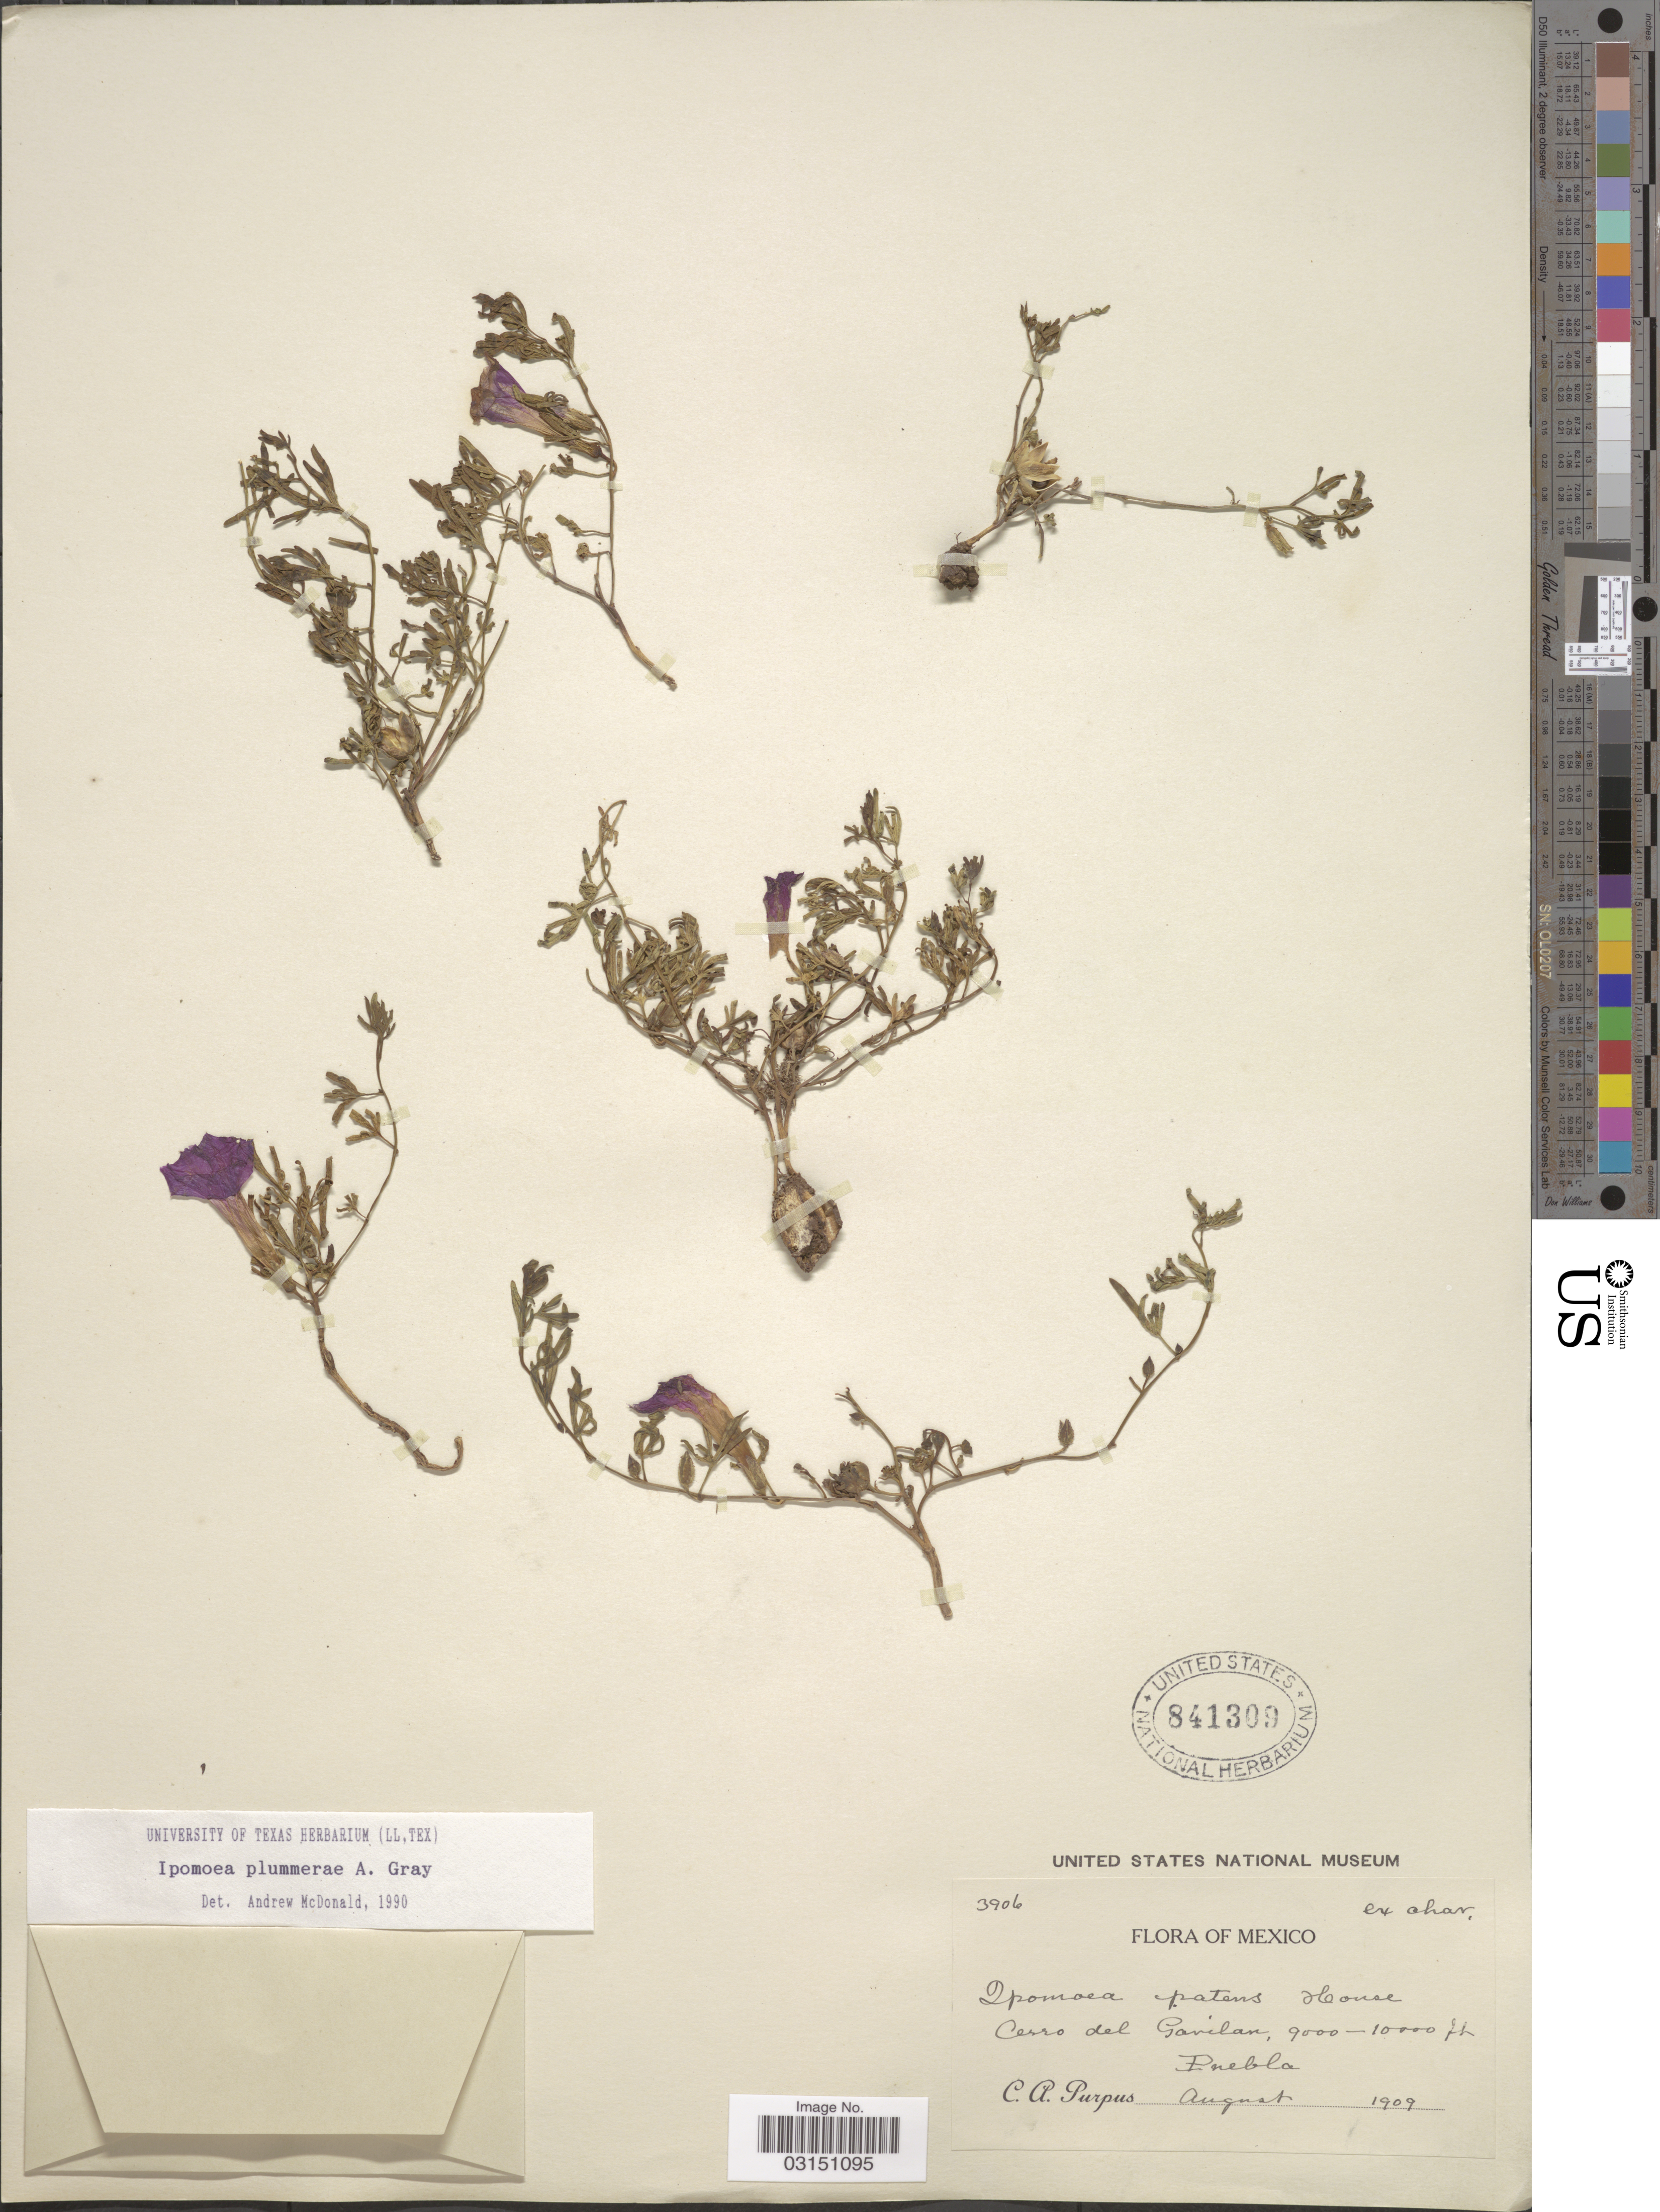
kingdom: Plantae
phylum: Tracheophyta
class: Magnoliopsida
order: Solanales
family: Convolvulaceae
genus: Ipomoea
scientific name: Ipomoea plummerae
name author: A. Gray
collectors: C. A. Purpus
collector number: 3906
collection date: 1909-08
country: Mexico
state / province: Puebla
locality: Cerro del Gavilan.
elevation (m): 2743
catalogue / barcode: US 841309